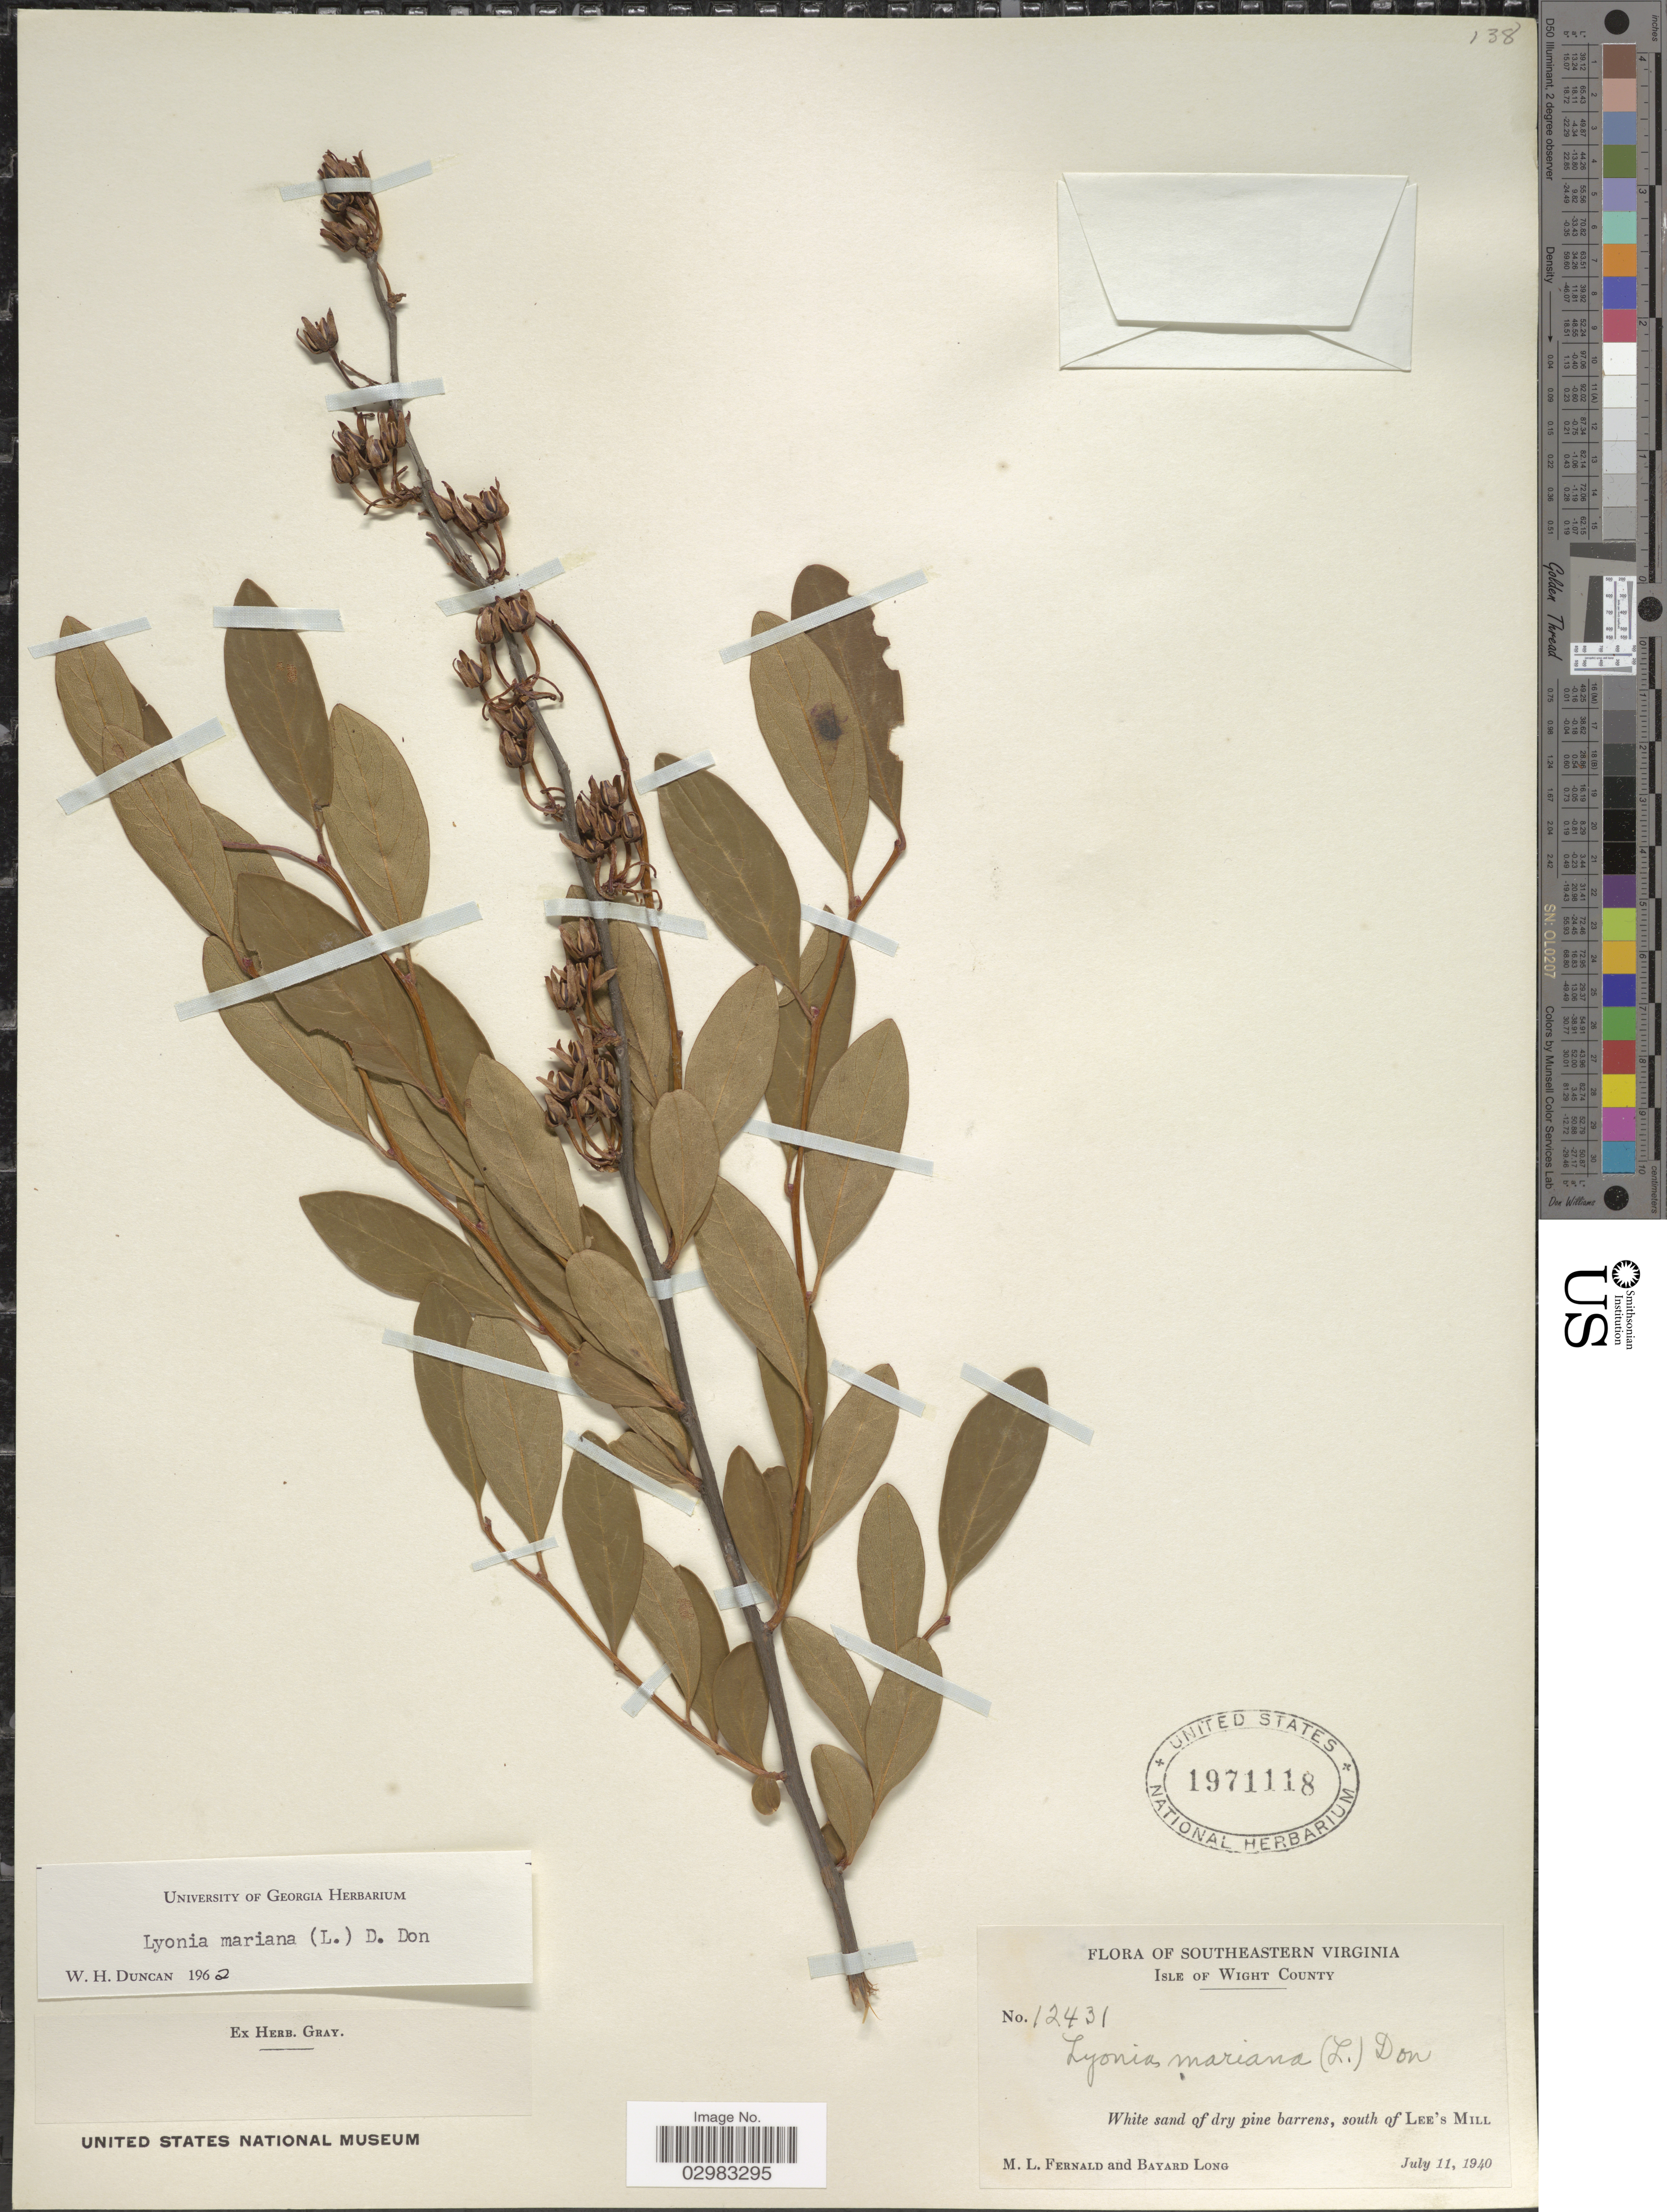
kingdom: Plantae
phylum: Tracheophyta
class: Magnoliopsida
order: Ericales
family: Ericaceae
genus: Lyonia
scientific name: Lyonia mariana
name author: (L.) D. Don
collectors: M. L. Fernald & B. Long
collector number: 12431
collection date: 1940-07-11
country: United States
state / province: Virginia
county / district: Isle of Wight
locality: Southeastern Virginia. Isle of Wight County. South of Lee's Mill.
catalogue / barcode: US 1971118